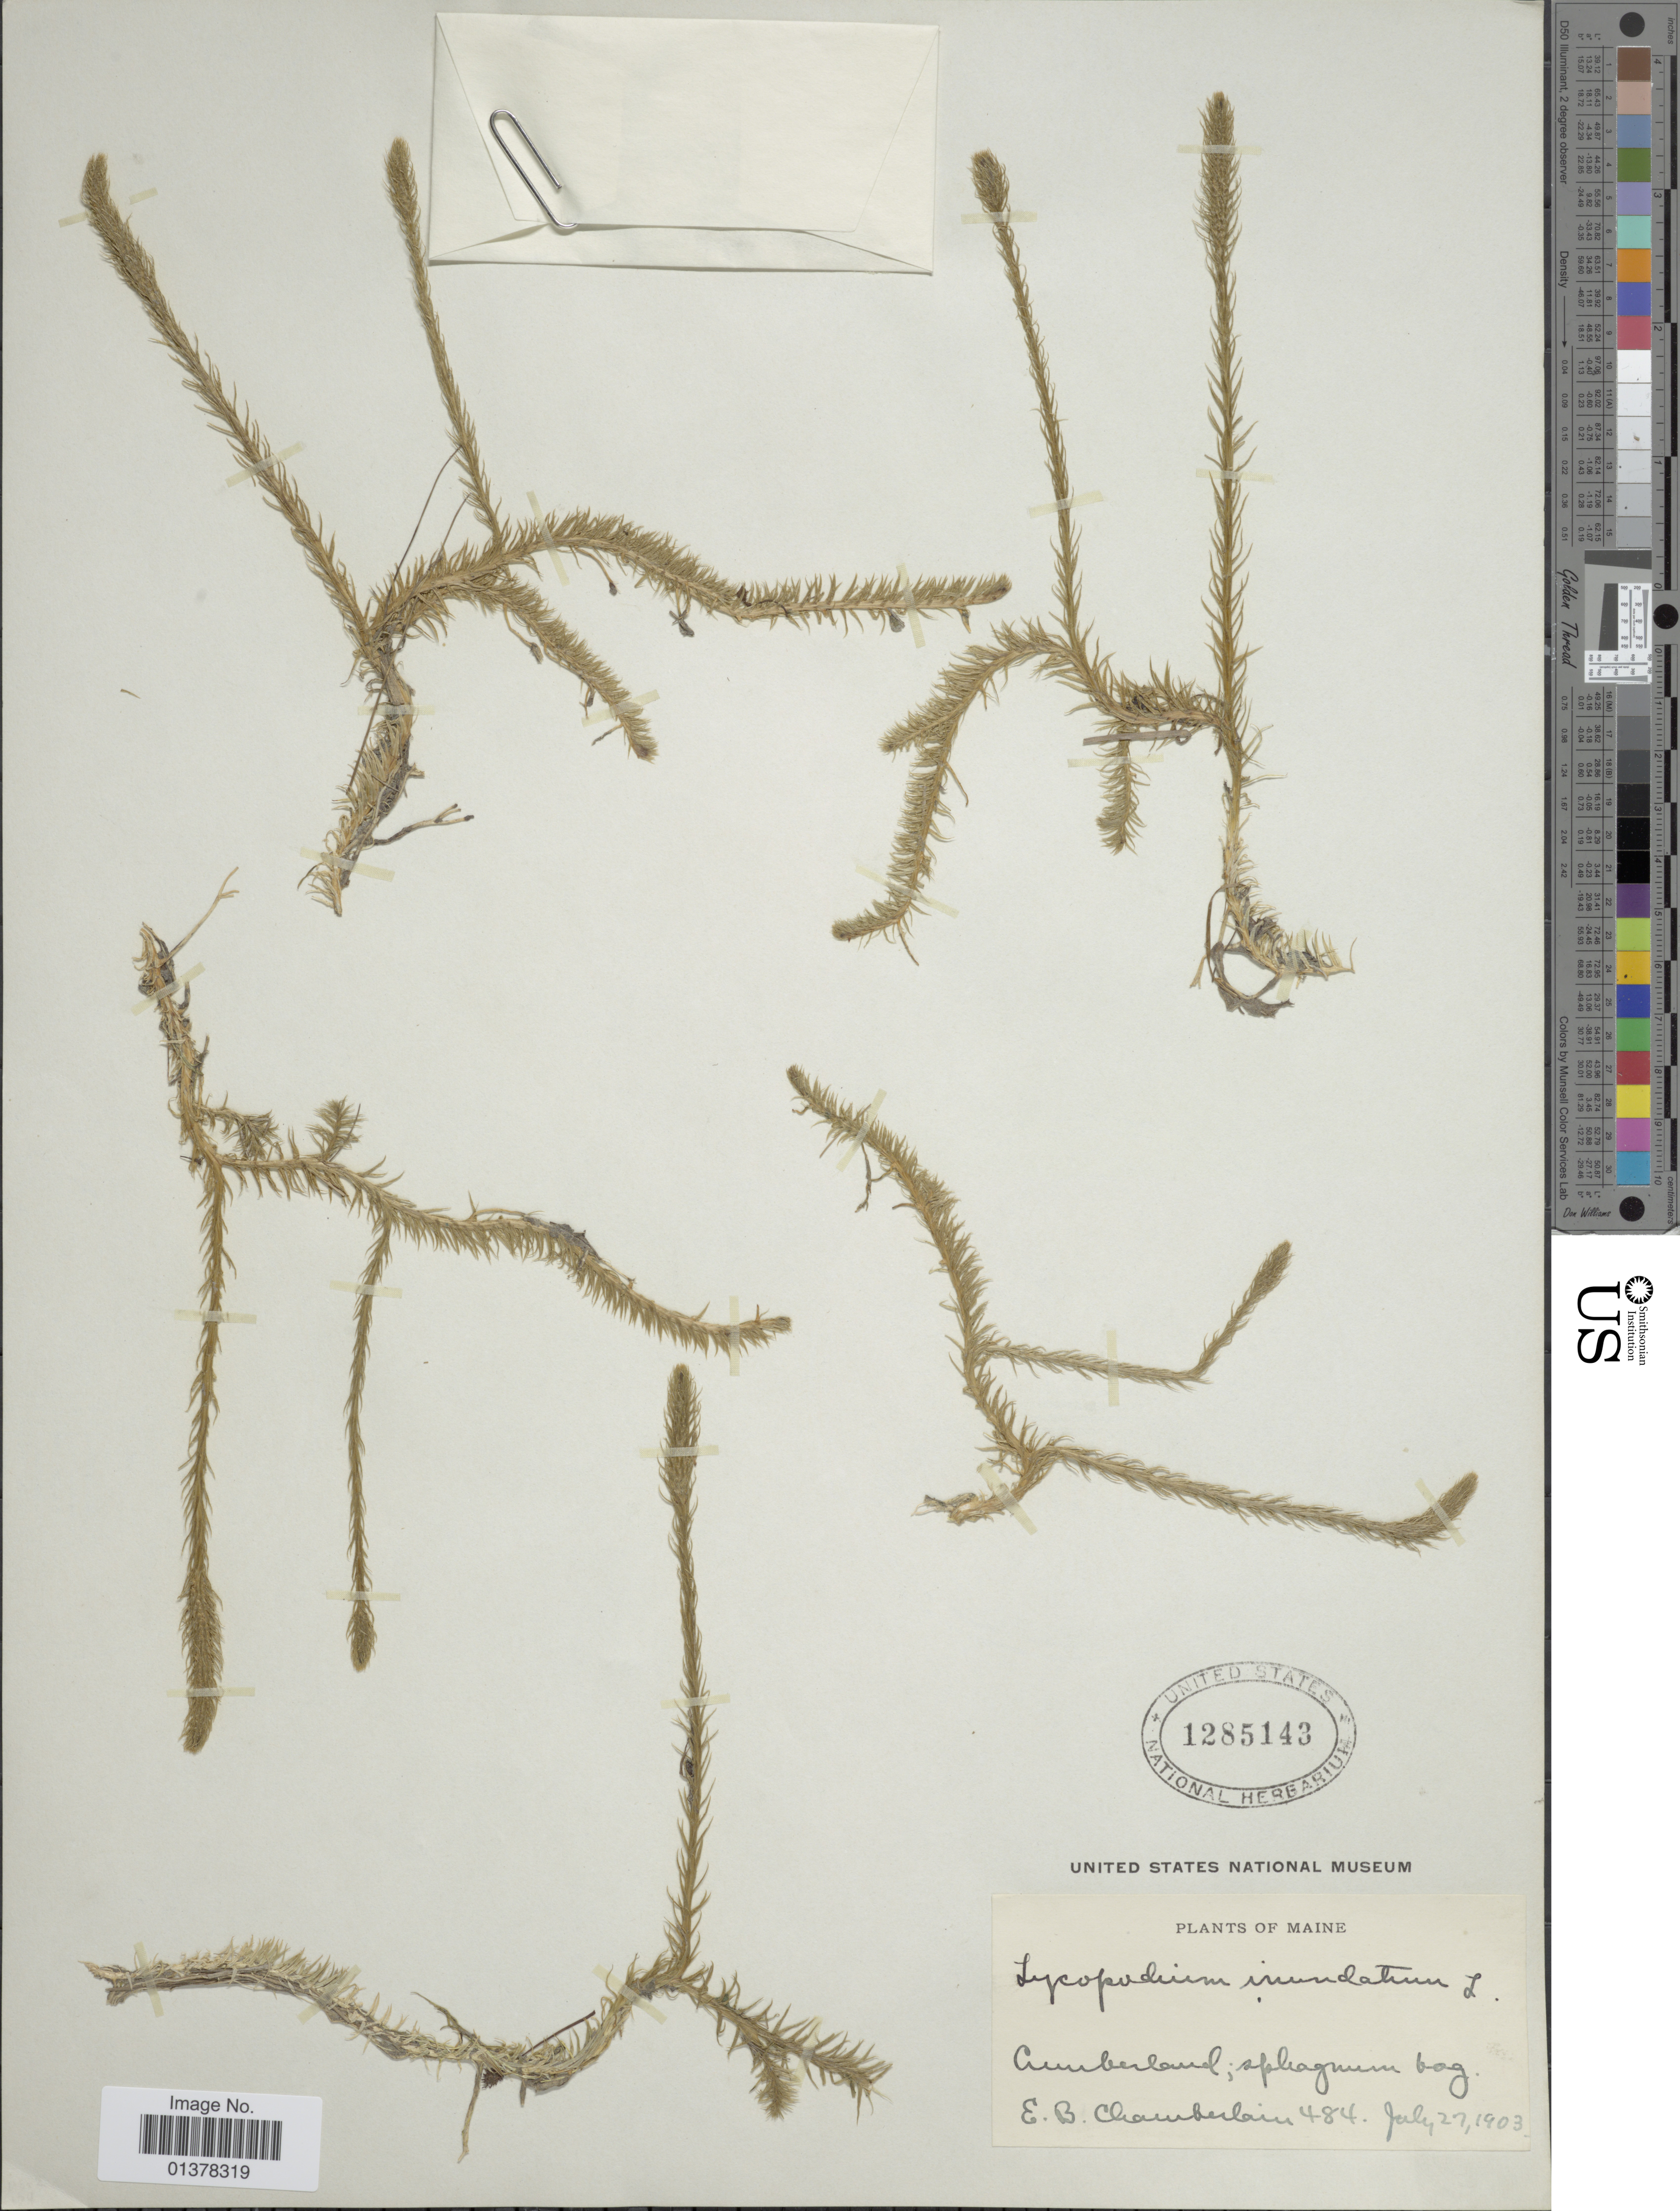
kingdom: Plantae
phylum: Tracheophyta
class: Lycopodiopsida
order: Lycopodiales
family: Lycopodiaceae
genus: Lycopodiella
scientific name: Lycopodiella inundata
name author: (L.) Holub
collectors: E. Chamberlain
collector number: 484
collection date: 1903-07-27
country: United States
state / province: Maine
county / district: Cumberland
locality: Cumberland, sphagnum bog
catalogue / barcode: US 1285143